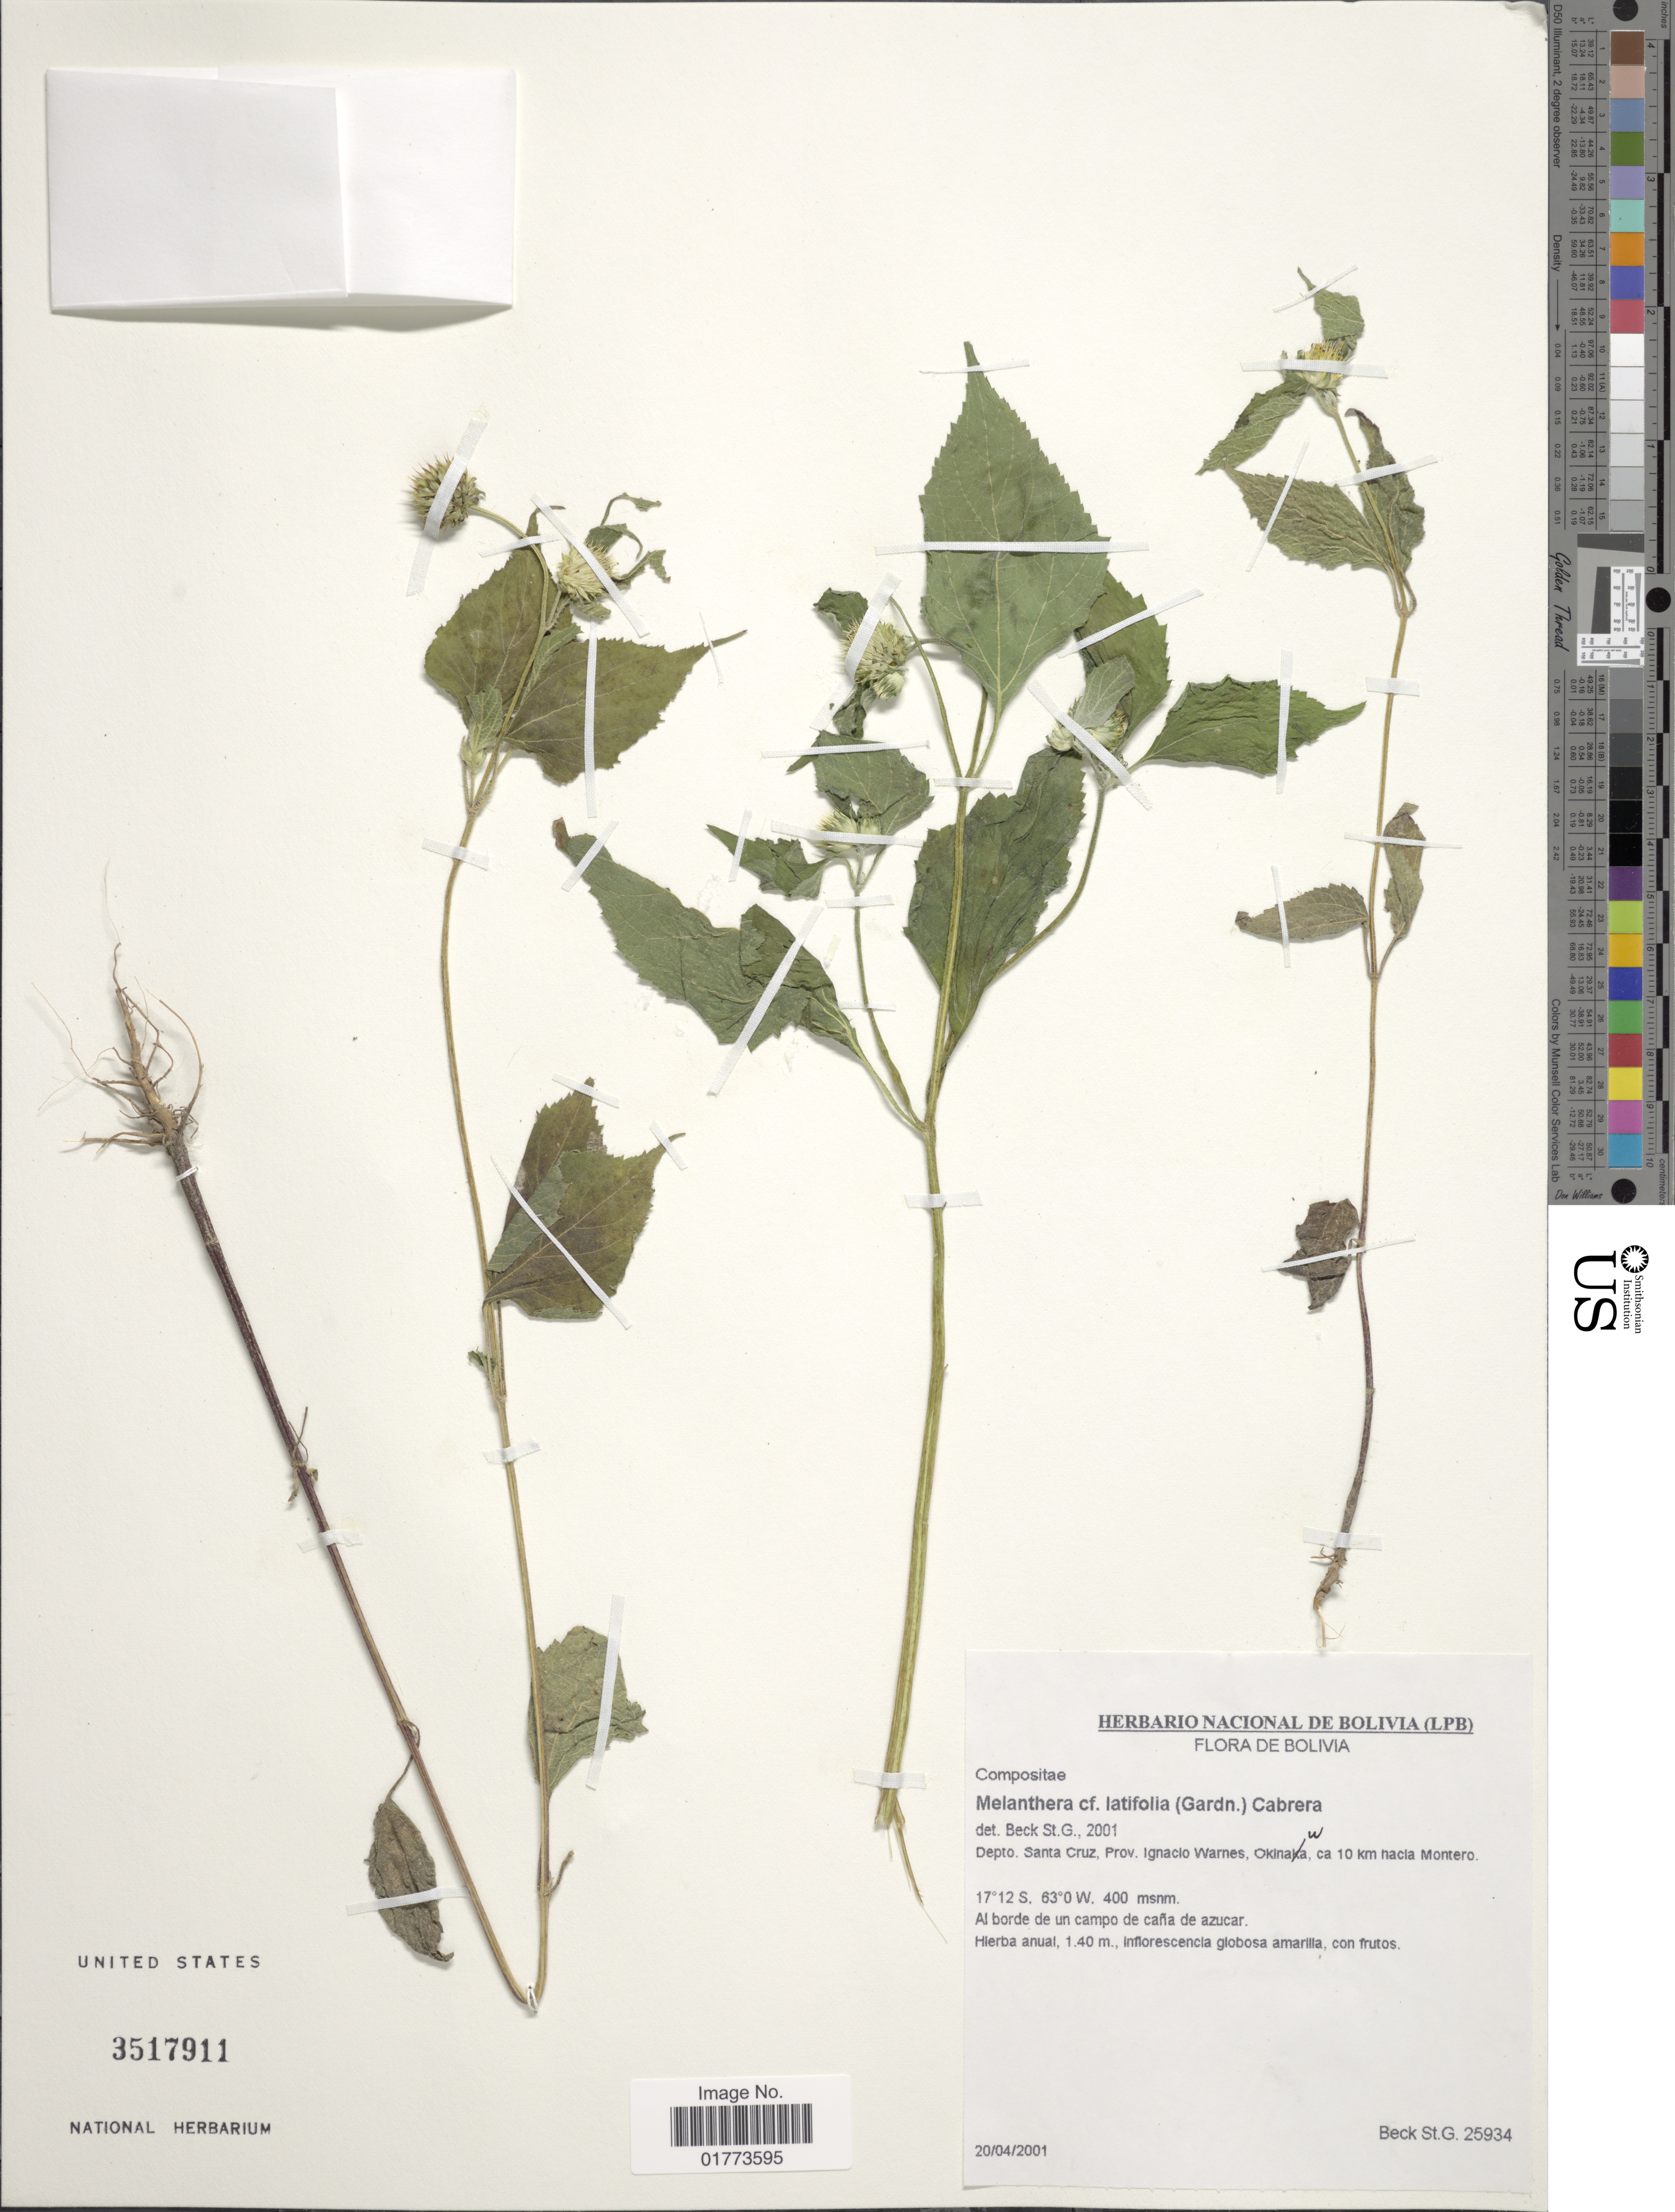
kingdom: Plantae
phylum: Tracheophyta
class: Magnoliopsida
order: Asterales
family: Asteraceae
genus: Melanthera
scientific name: Melanthera latifolia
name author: (Gardner)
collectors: S. G. Beck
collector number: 25934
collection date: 2001-04-20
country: Bolivia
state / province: Santa Cruz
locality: Prov. Ignacio Warnes, Okinawa, ca 10 km hacia Montero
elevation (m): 400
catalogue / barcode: US 3517911